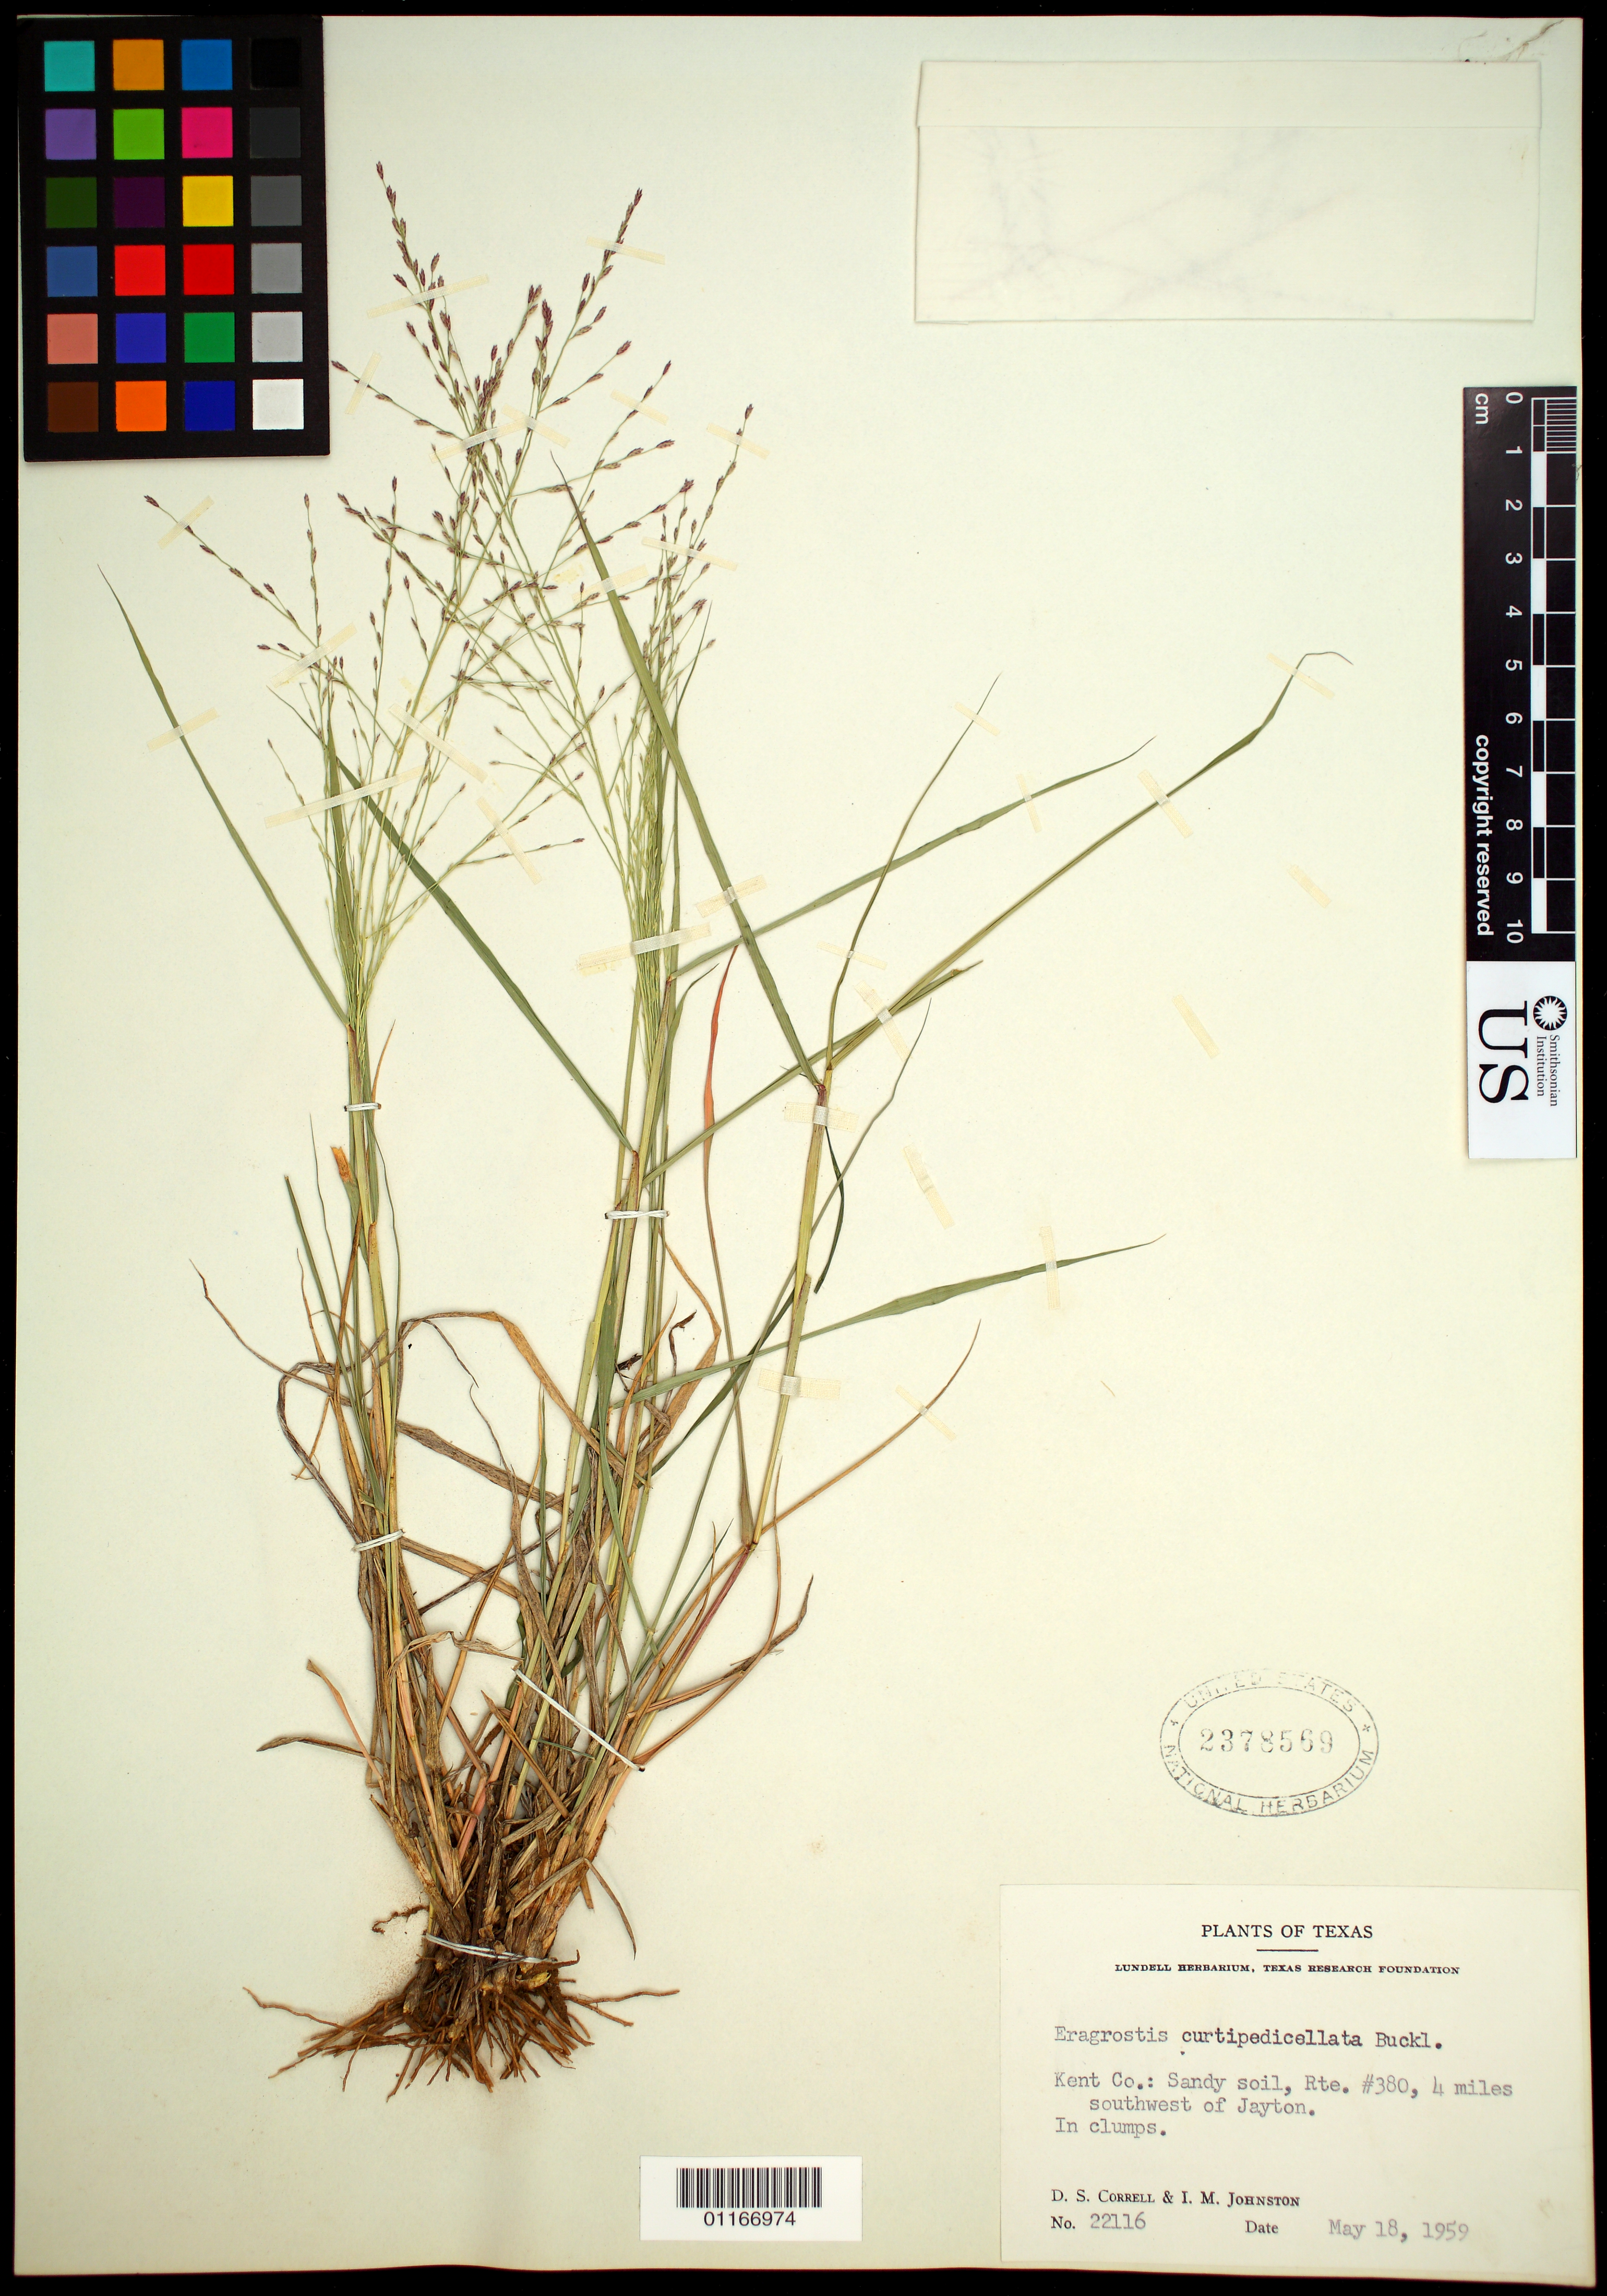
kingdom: Plantae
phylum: Tracheophyta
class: Liliopsida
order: Poales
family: Poaceae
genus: Eragrostis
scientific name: Eragrostis curtipedicellata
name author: Buckley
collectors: D. S. Correll & I.M. Johnston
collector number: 22116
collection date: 1959-05-18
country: United States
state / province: Texas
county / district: Kent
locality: Route 380, 4 miles southwest of Jayton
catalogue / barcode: US 2378569